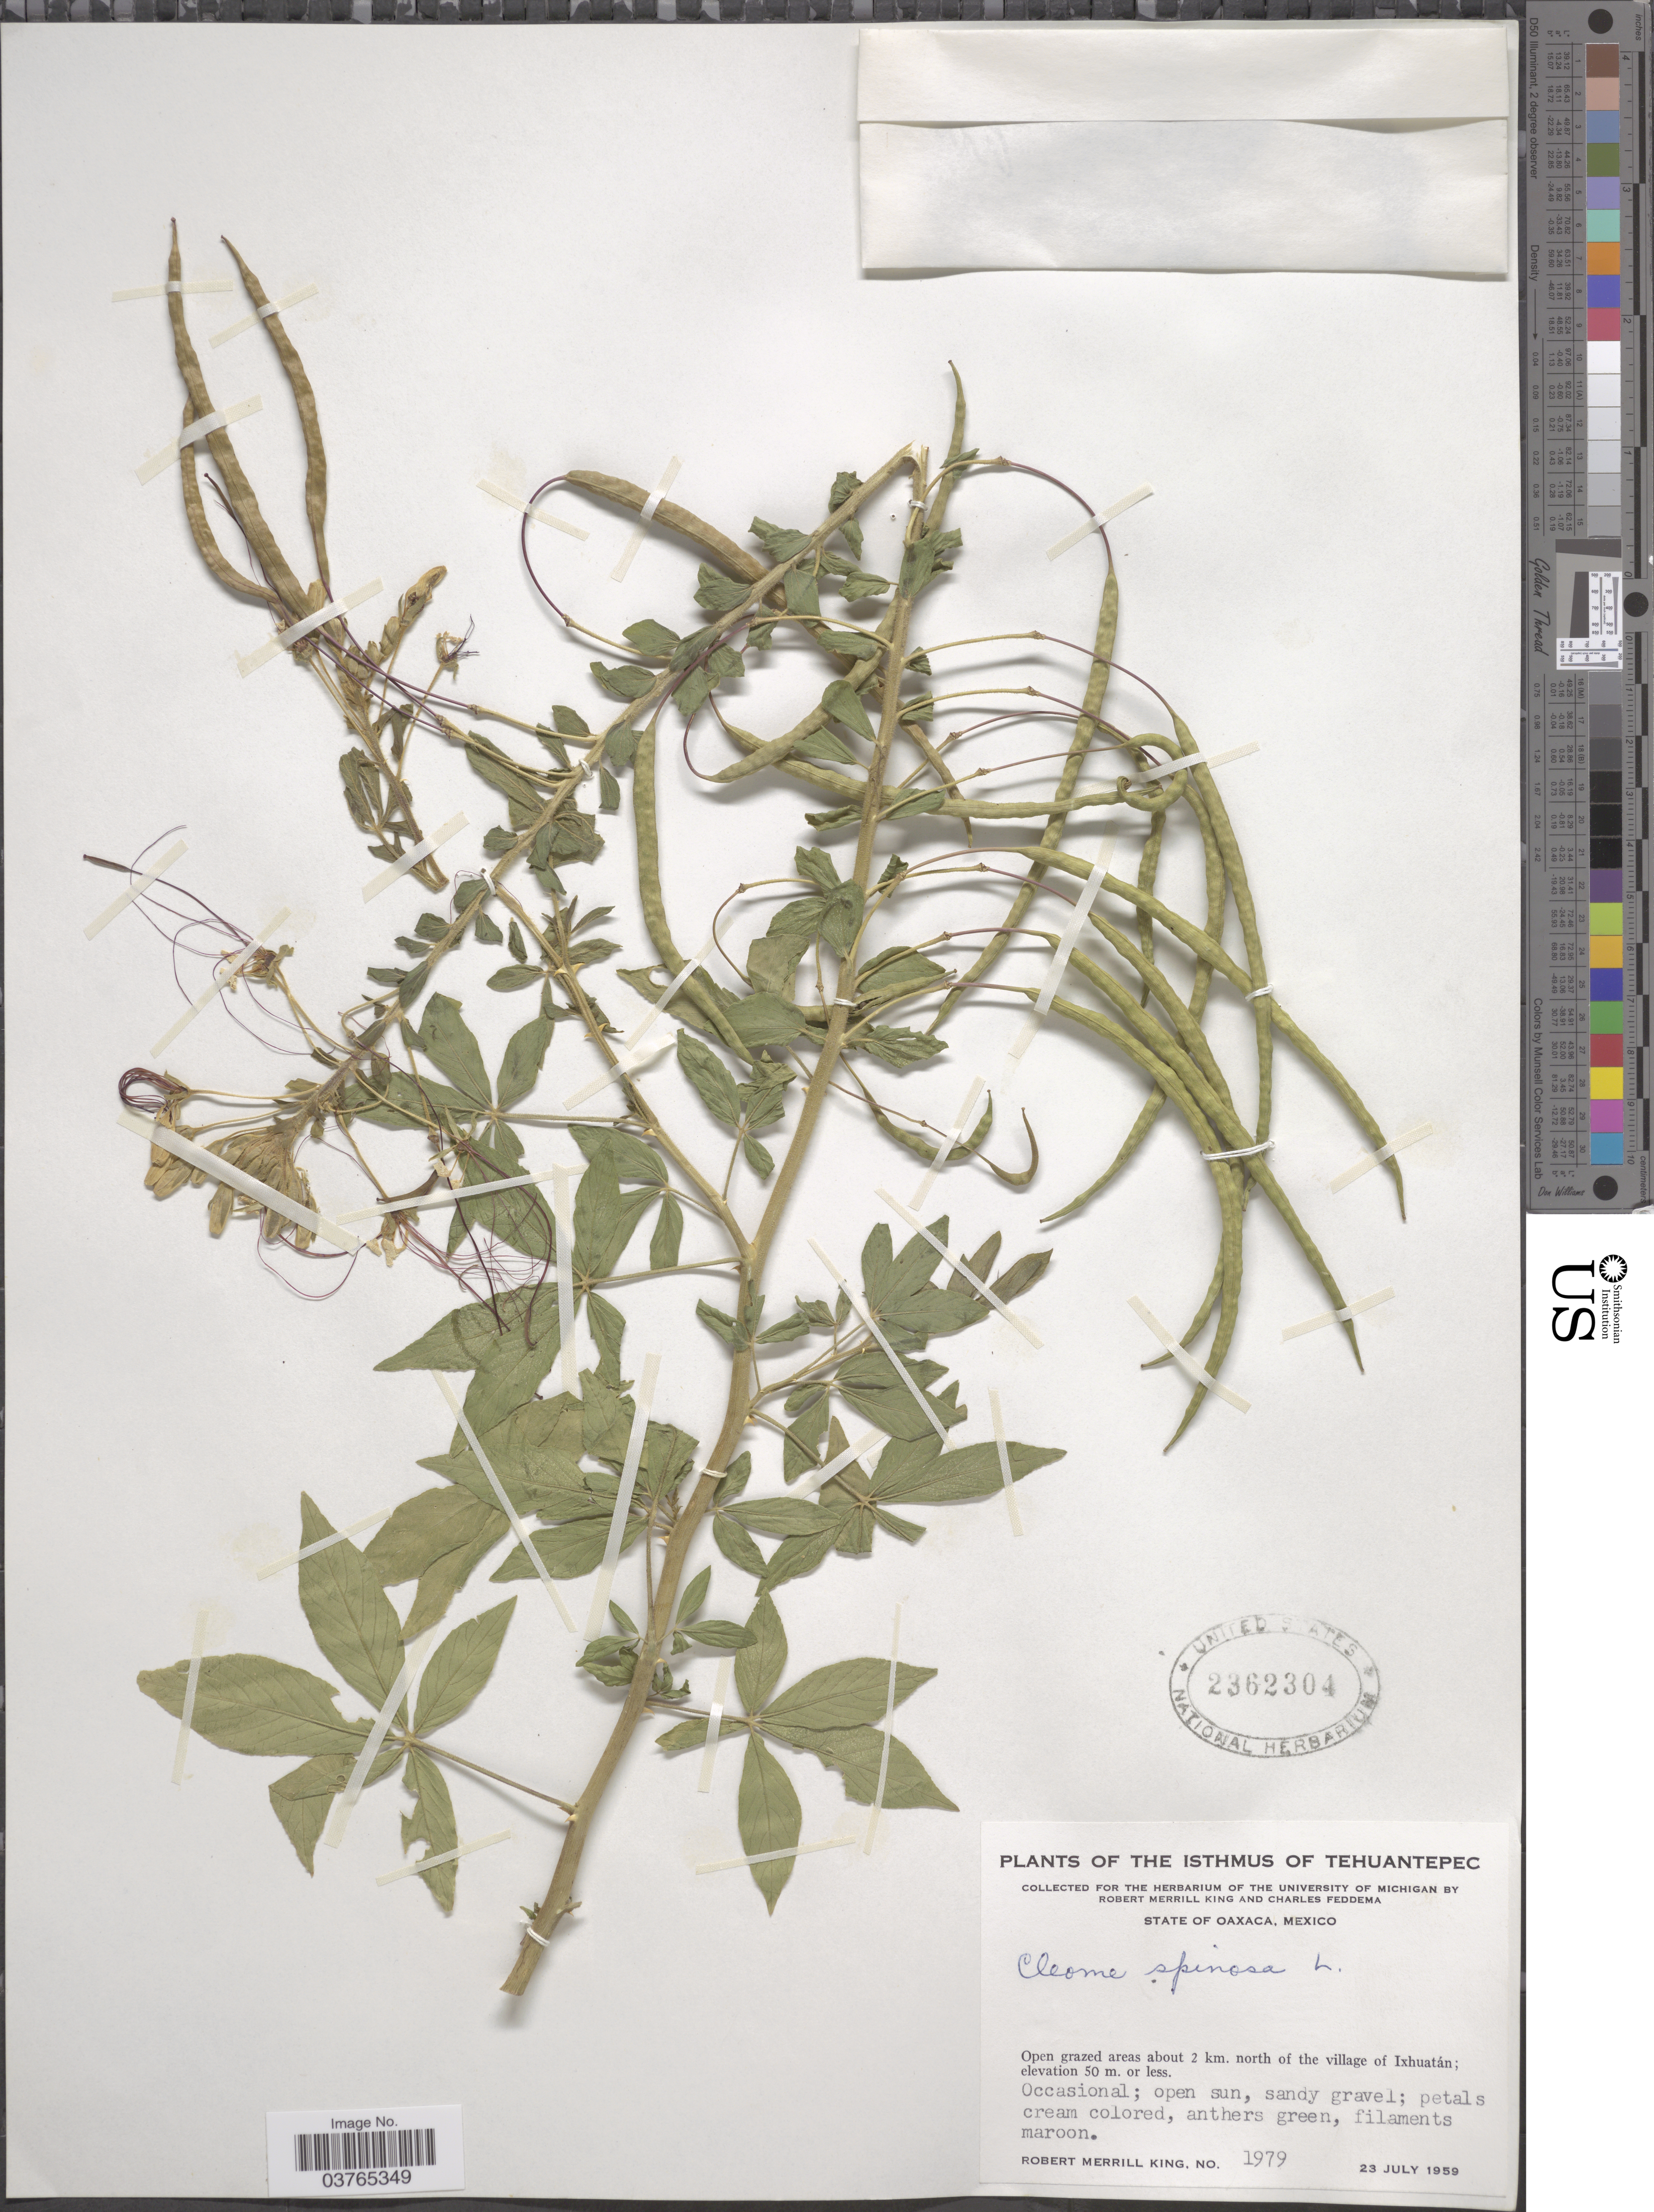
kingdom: Plantae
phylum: Tracheophyta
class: Magnoliopsida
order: Brassicales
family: Cleomaceae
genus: Tarenaya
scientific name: Tarenaya spinosa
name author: (Jacq.) Raf.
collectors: R. M. King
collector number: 1979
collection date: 1959-07-23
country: Mexico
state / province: Oaxaca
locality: The Isthmus of Tehuantepec. Open grazed areas about 2 km. north of the village of Ixhuatán.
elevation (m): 50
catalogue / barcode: US 2362304